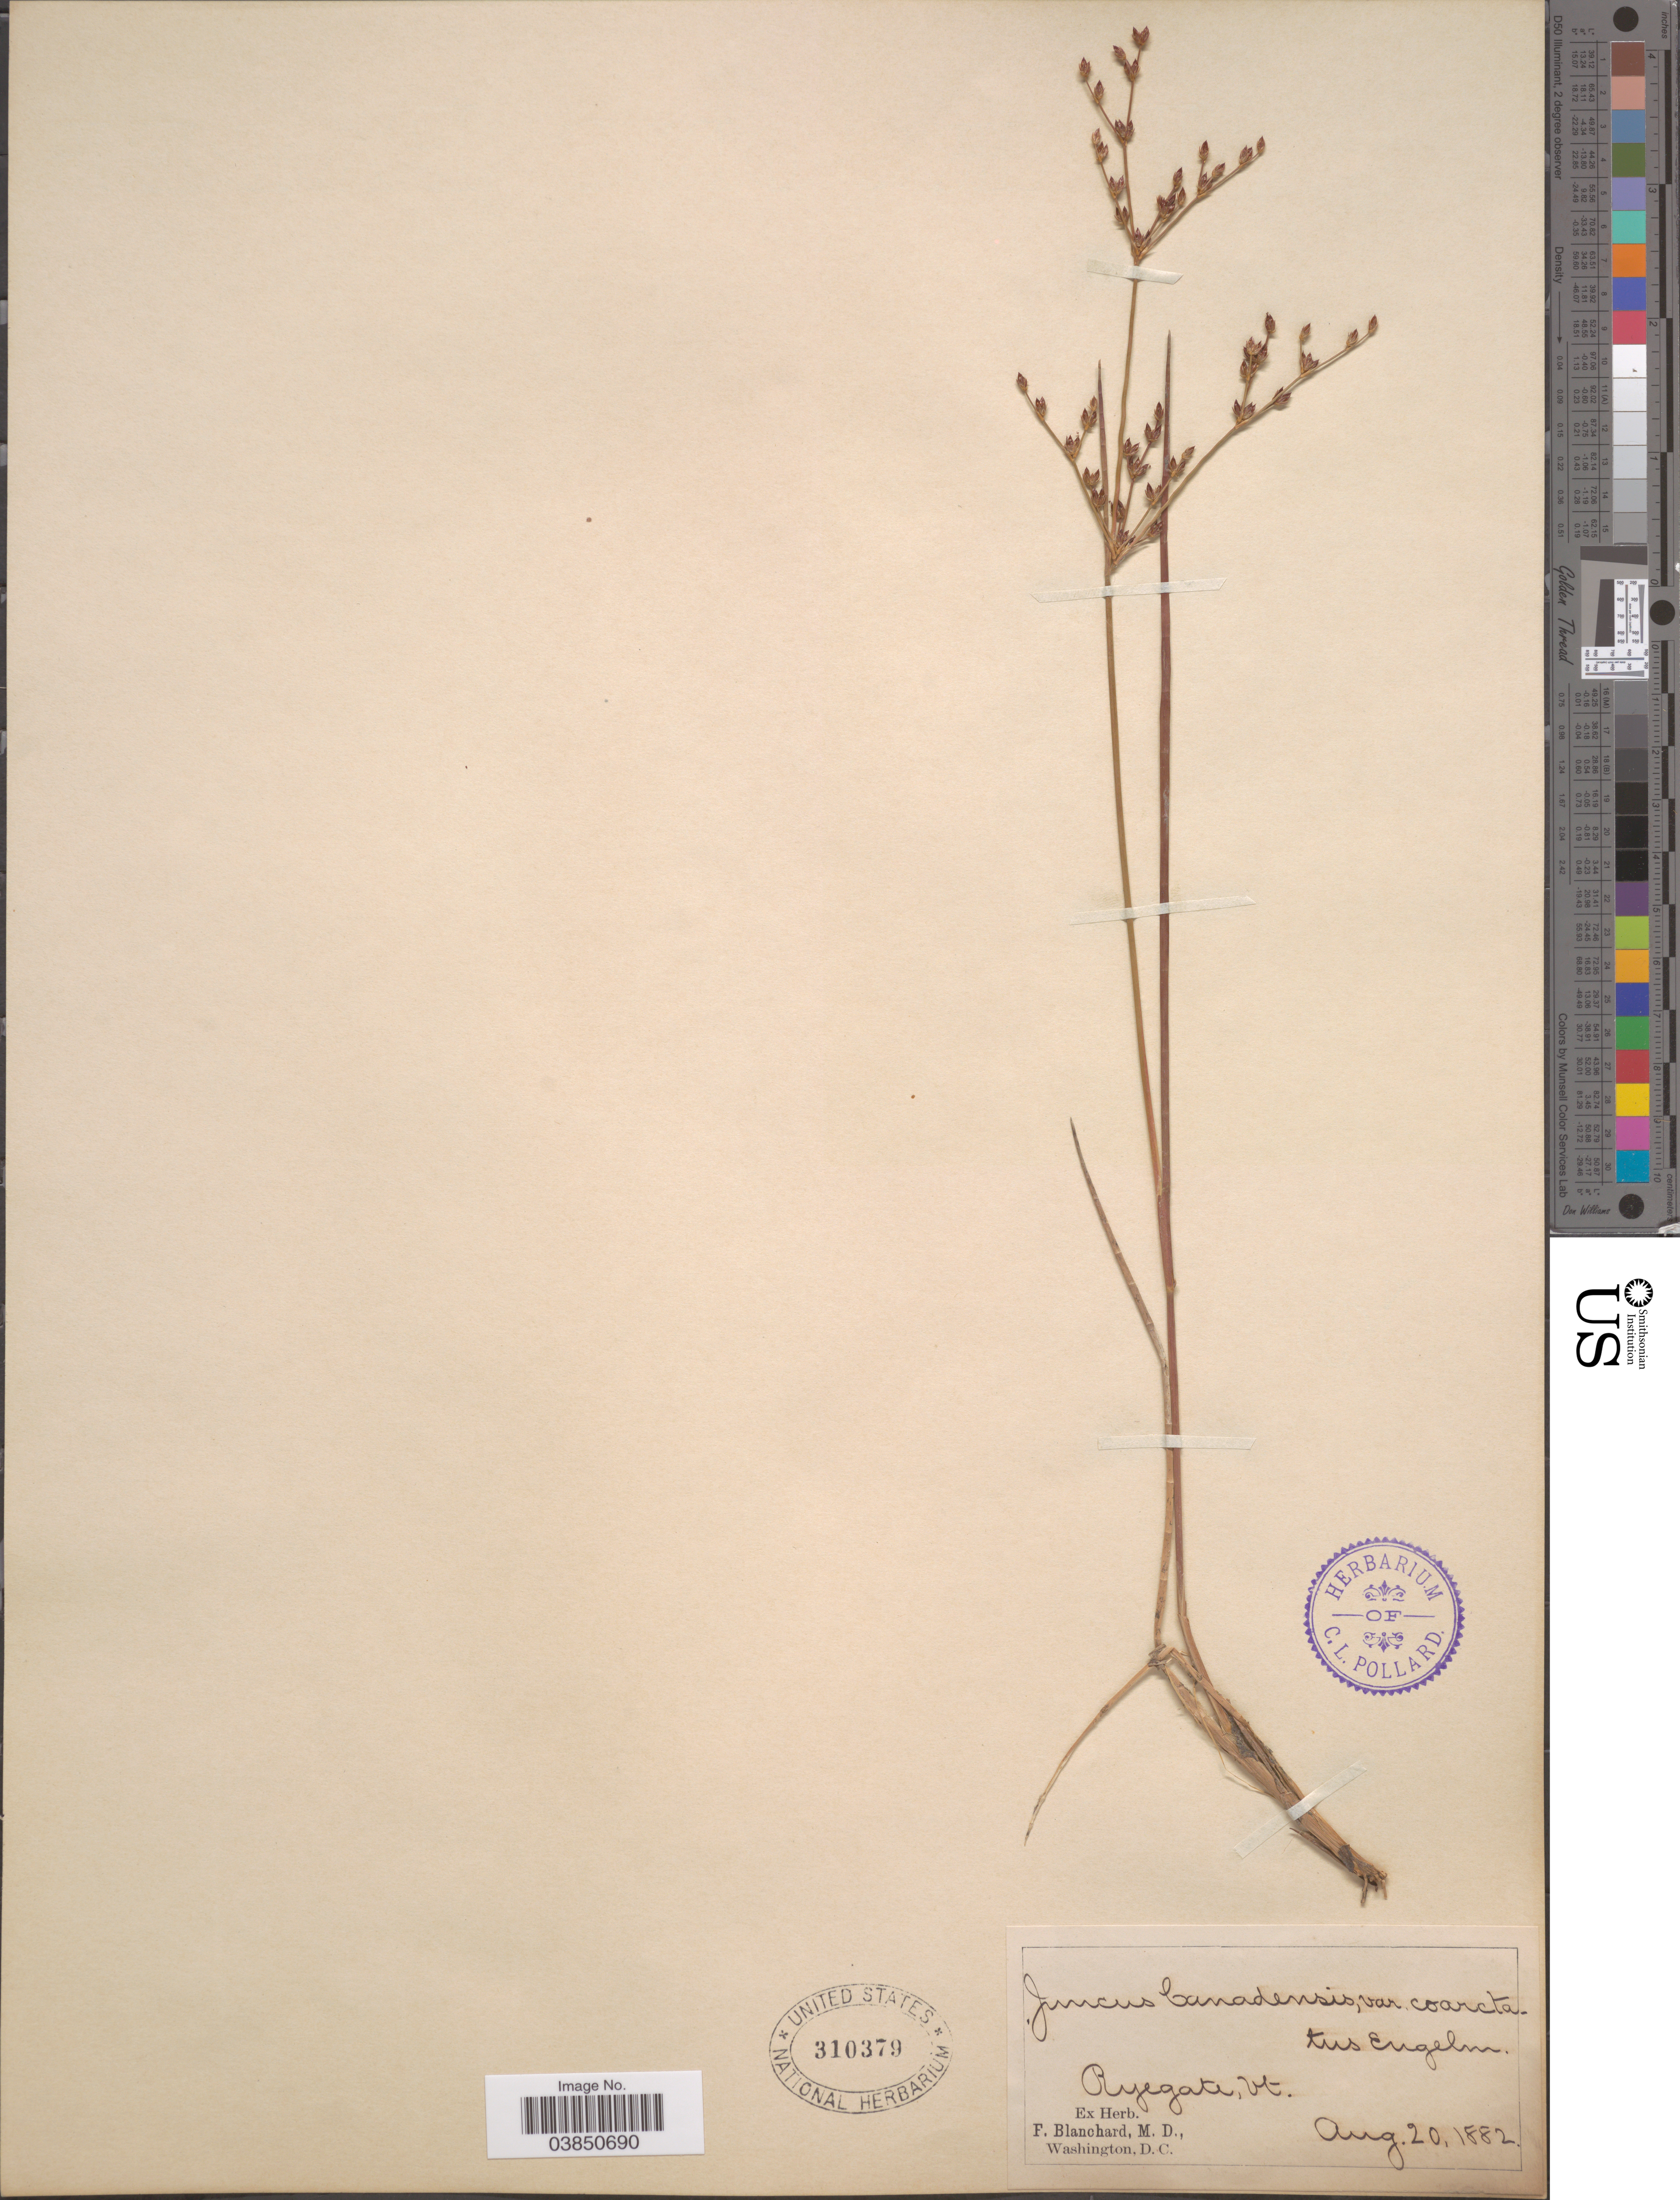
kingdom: Plantae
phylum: Tracheophyta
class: Liliopsida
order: Poales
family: Juncaceae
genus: Juncus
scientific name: Juncus brevicaudatus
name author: (Engelm.) Fernald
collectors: ex herb. F. Blanchard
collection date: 1882-08-20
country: United States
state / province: Vermont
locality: Ryegate.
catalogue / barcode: US 310379